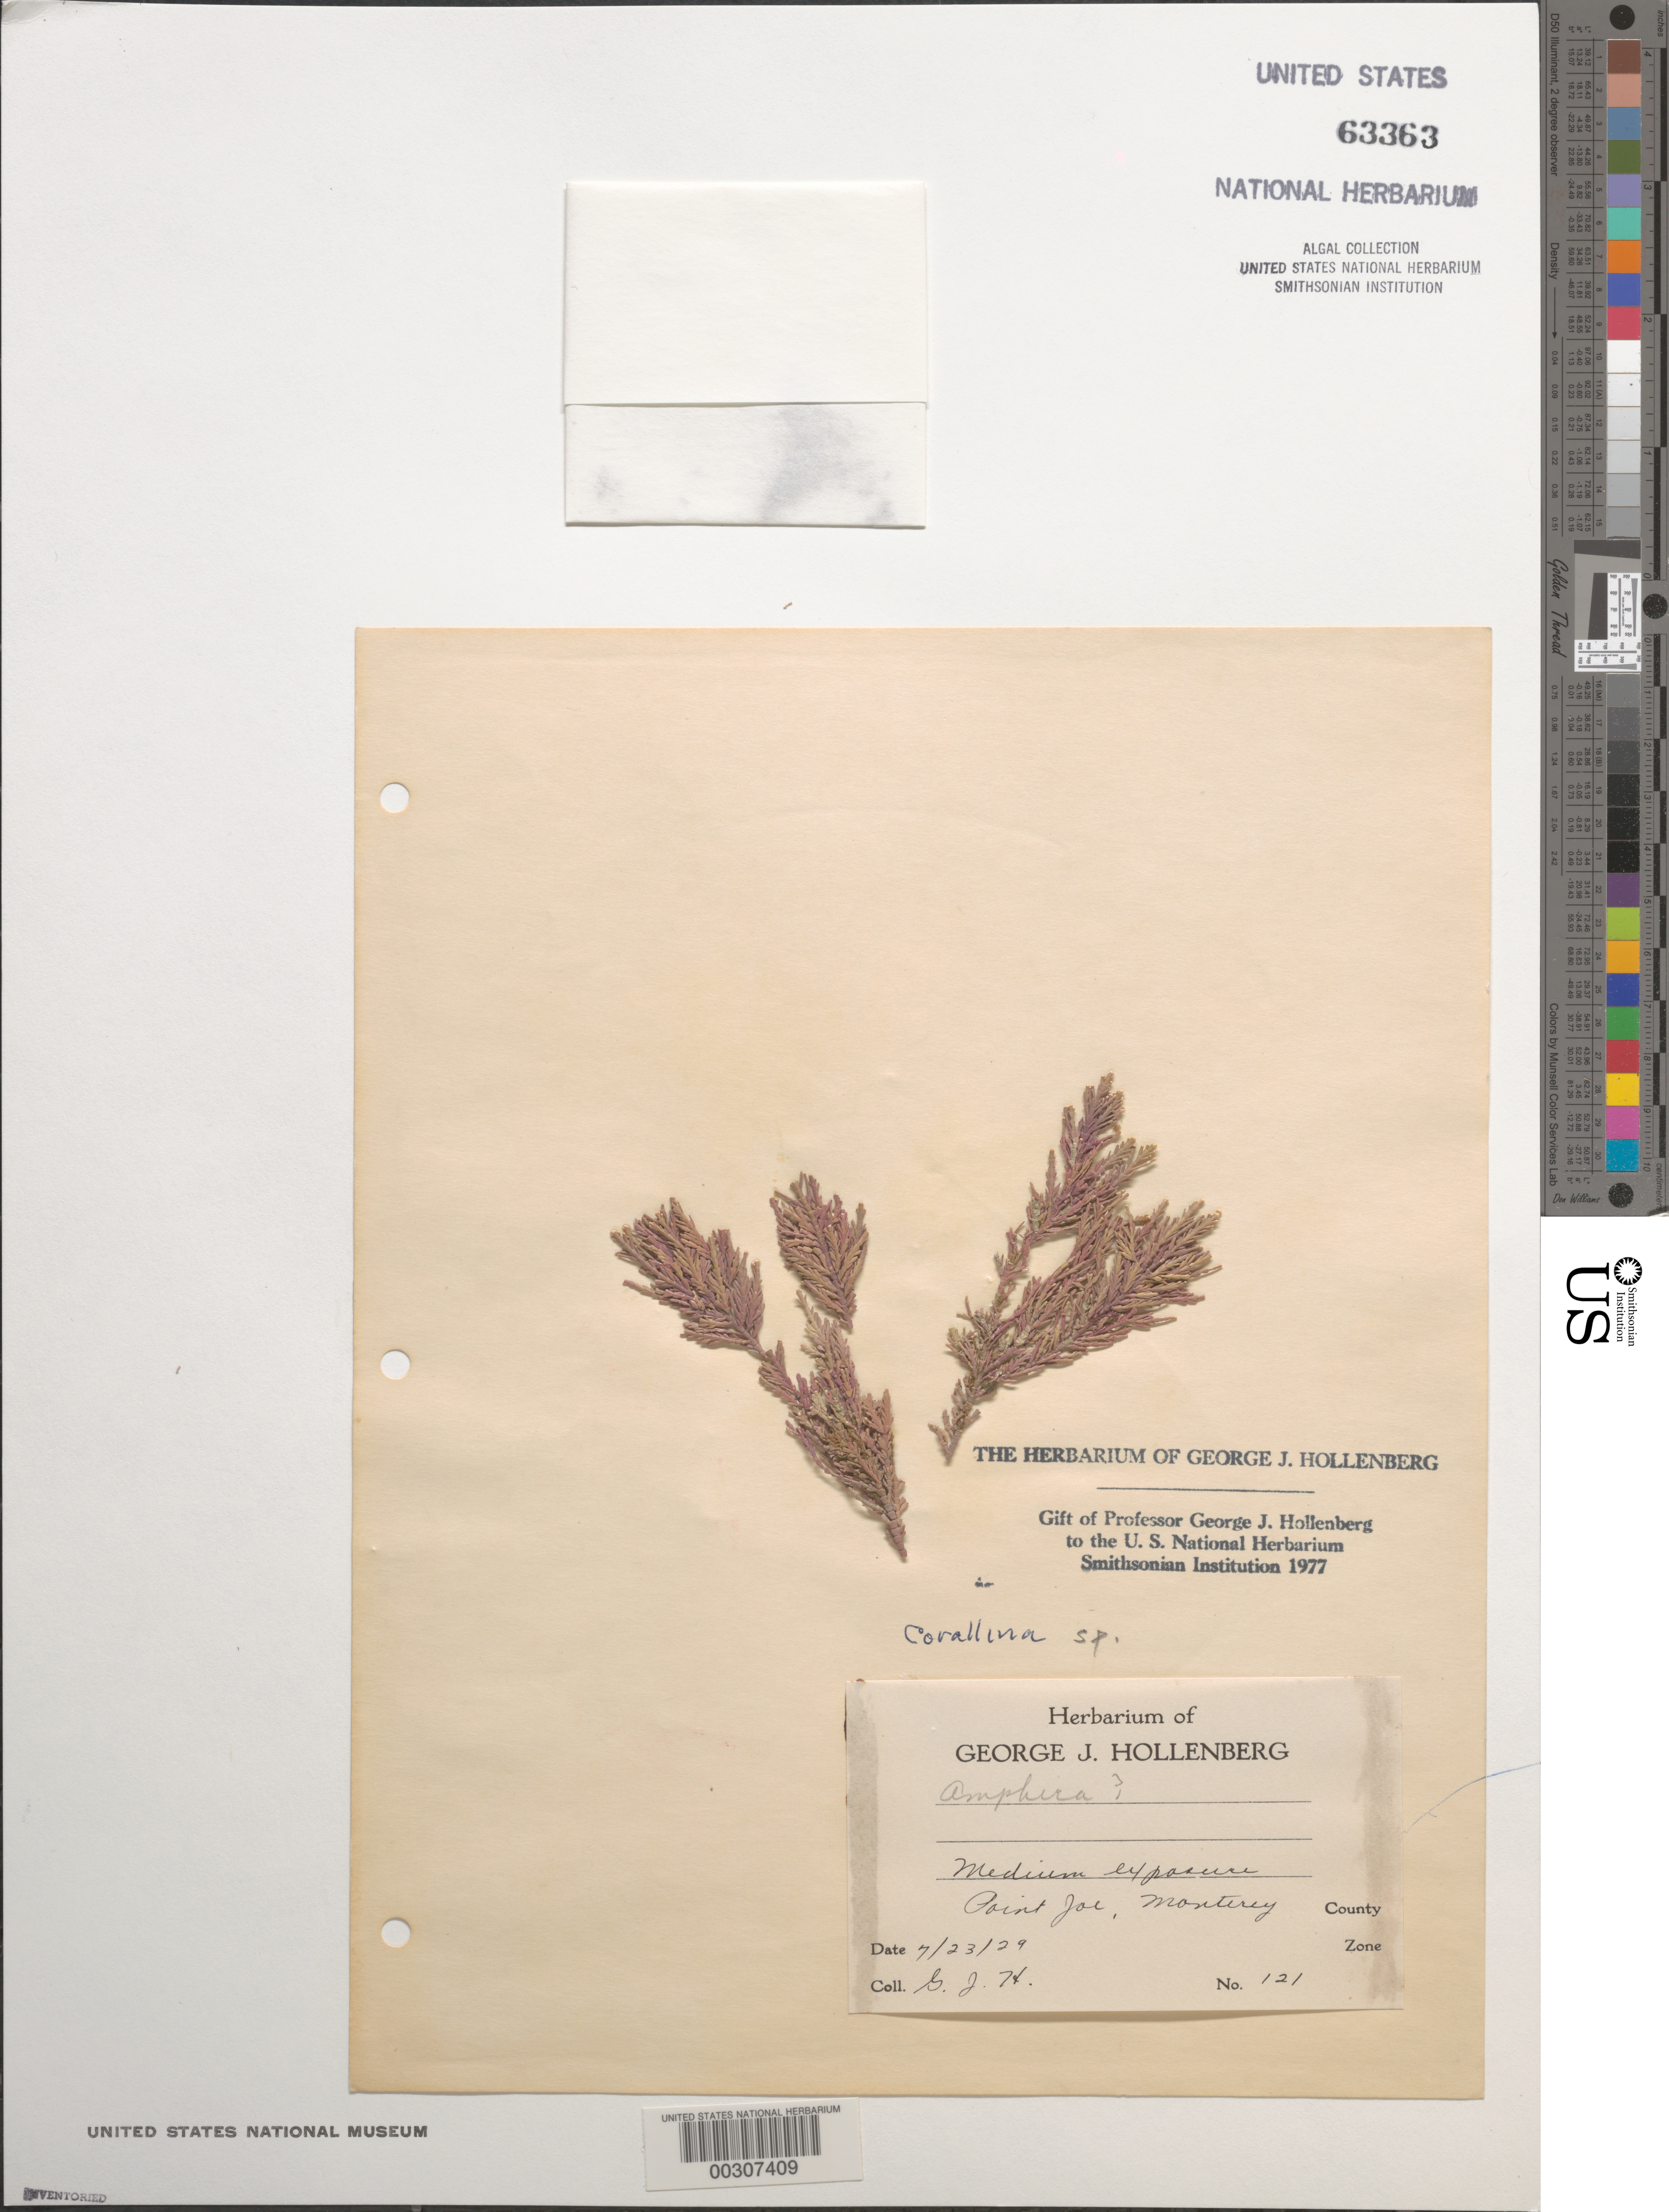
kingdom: Plantae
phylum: Rhodophyta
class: Florideophyceae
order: Corallinales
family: Corallinaceae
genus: Corallina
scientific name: Corallina sp.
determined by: Hollenberg, George J.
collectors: G. Hollenberg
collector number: GJH 121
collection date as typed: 23 Jul 1929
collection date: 1929-07-23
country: United States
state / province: California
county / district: Monterey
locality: Point Joe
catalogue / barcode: US 63363